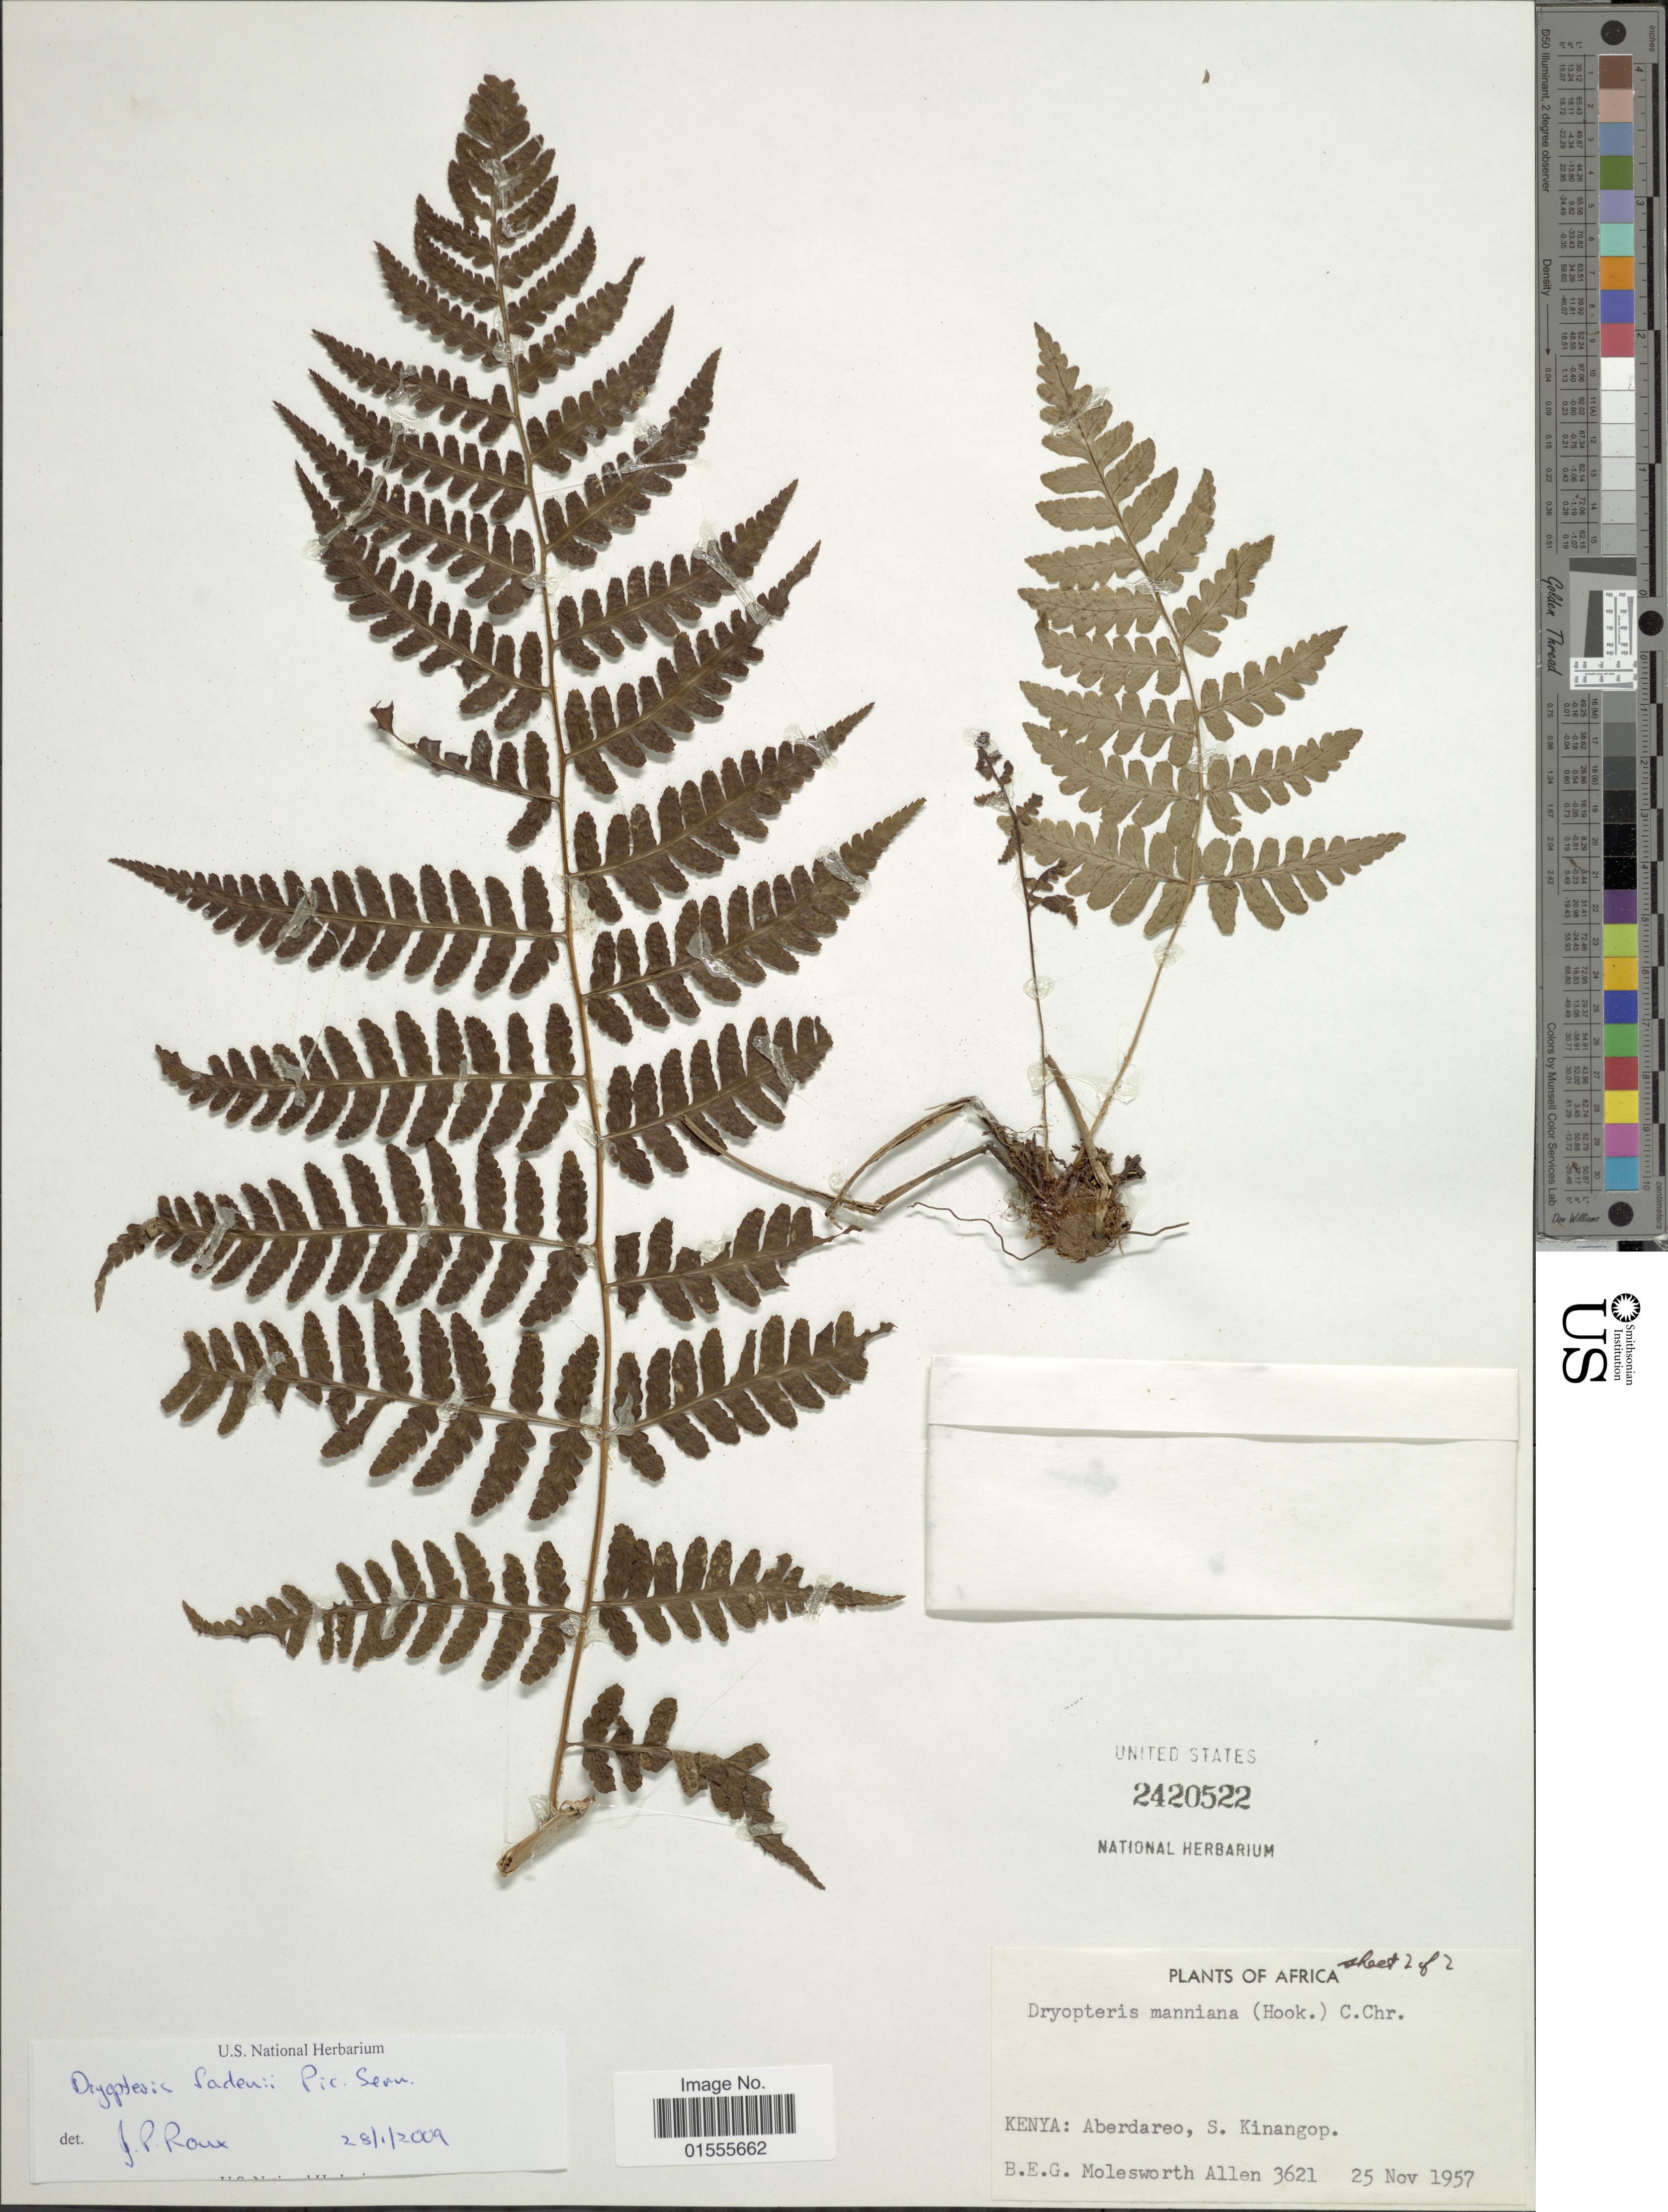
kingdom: Plantae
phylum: Tracheophyta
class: Polypodiopsida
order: Polypodiales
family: Dryopteridaceae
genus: Dryopteris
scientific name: Dryopteris fadenii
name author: Pic. Serm.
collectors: B. E. G. Molesworth-Allen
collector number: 3621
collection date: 1957-11-25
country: Kenya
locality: Aberdareo, S. Kinangop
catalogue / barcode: US 2420522